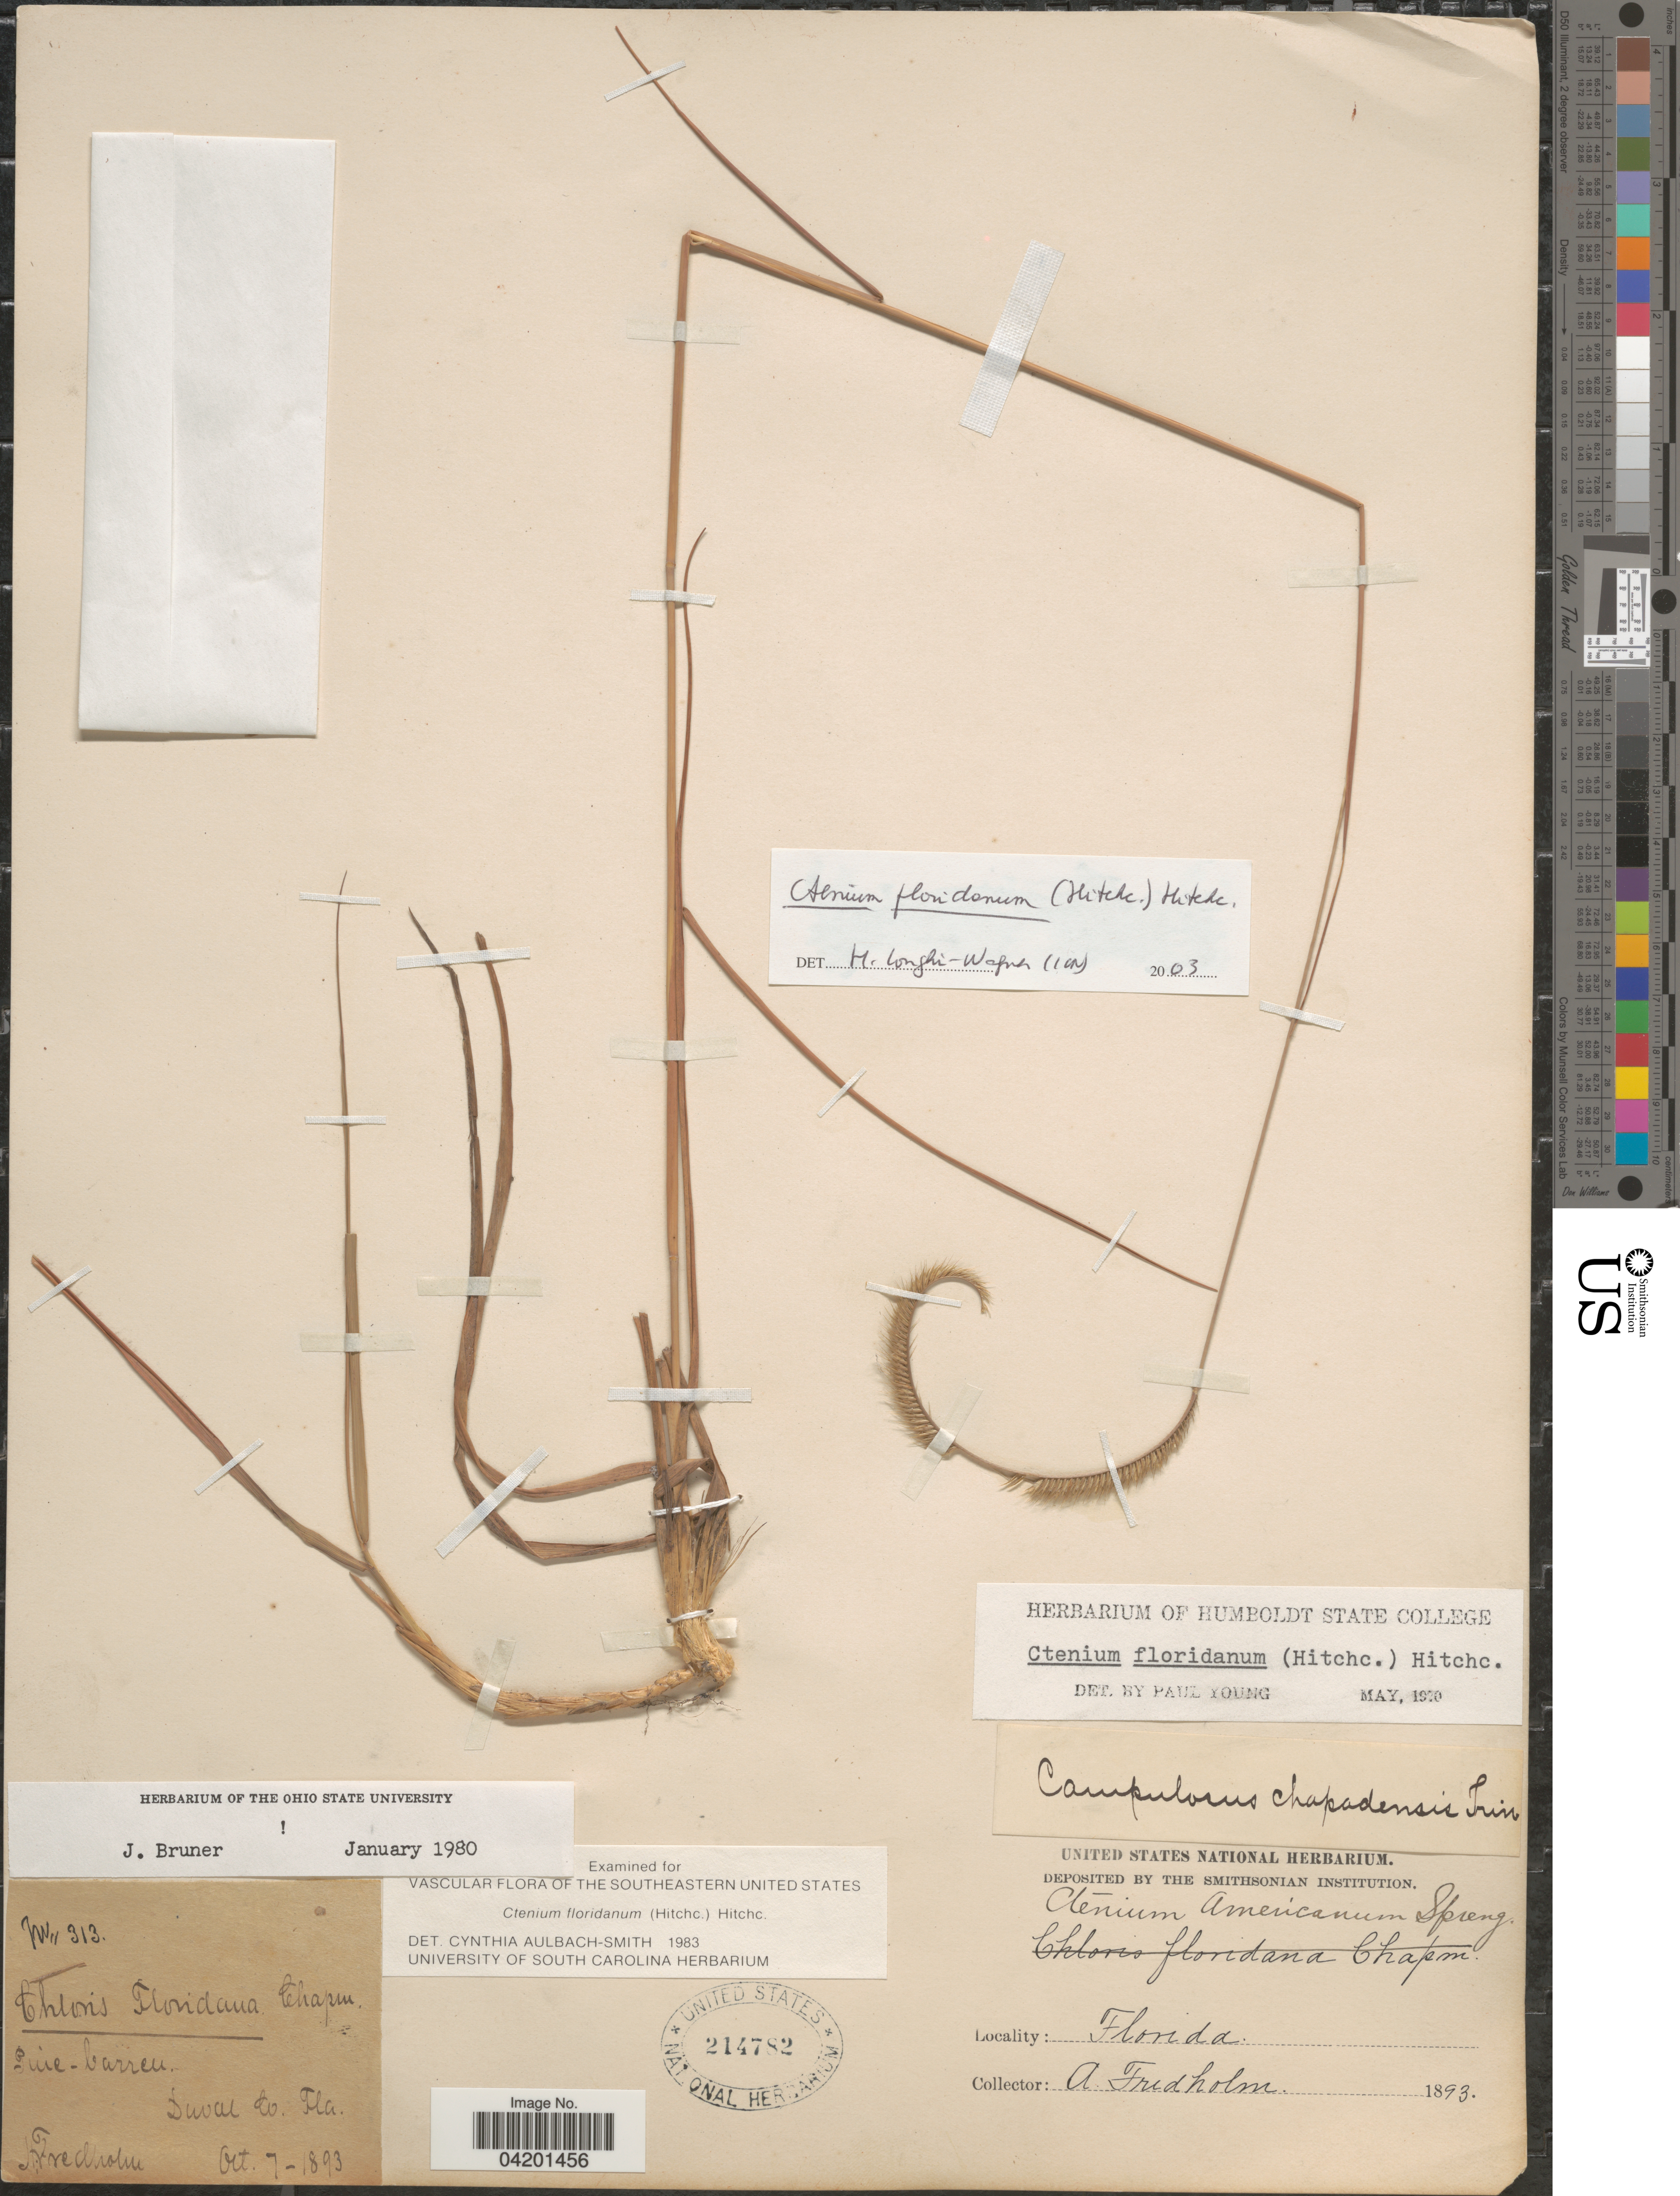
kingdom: Plantae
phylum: Tracheophyta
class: Liliopsida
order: Poales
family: Poaceae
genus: Ctenium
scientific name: Ctenium floridanum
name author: (Hitchc.) Hitchc.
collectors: A. Fredholm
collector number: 313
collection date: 1893-10-07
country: United States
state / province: Florida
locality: Duval Co.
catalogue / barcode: US 214782